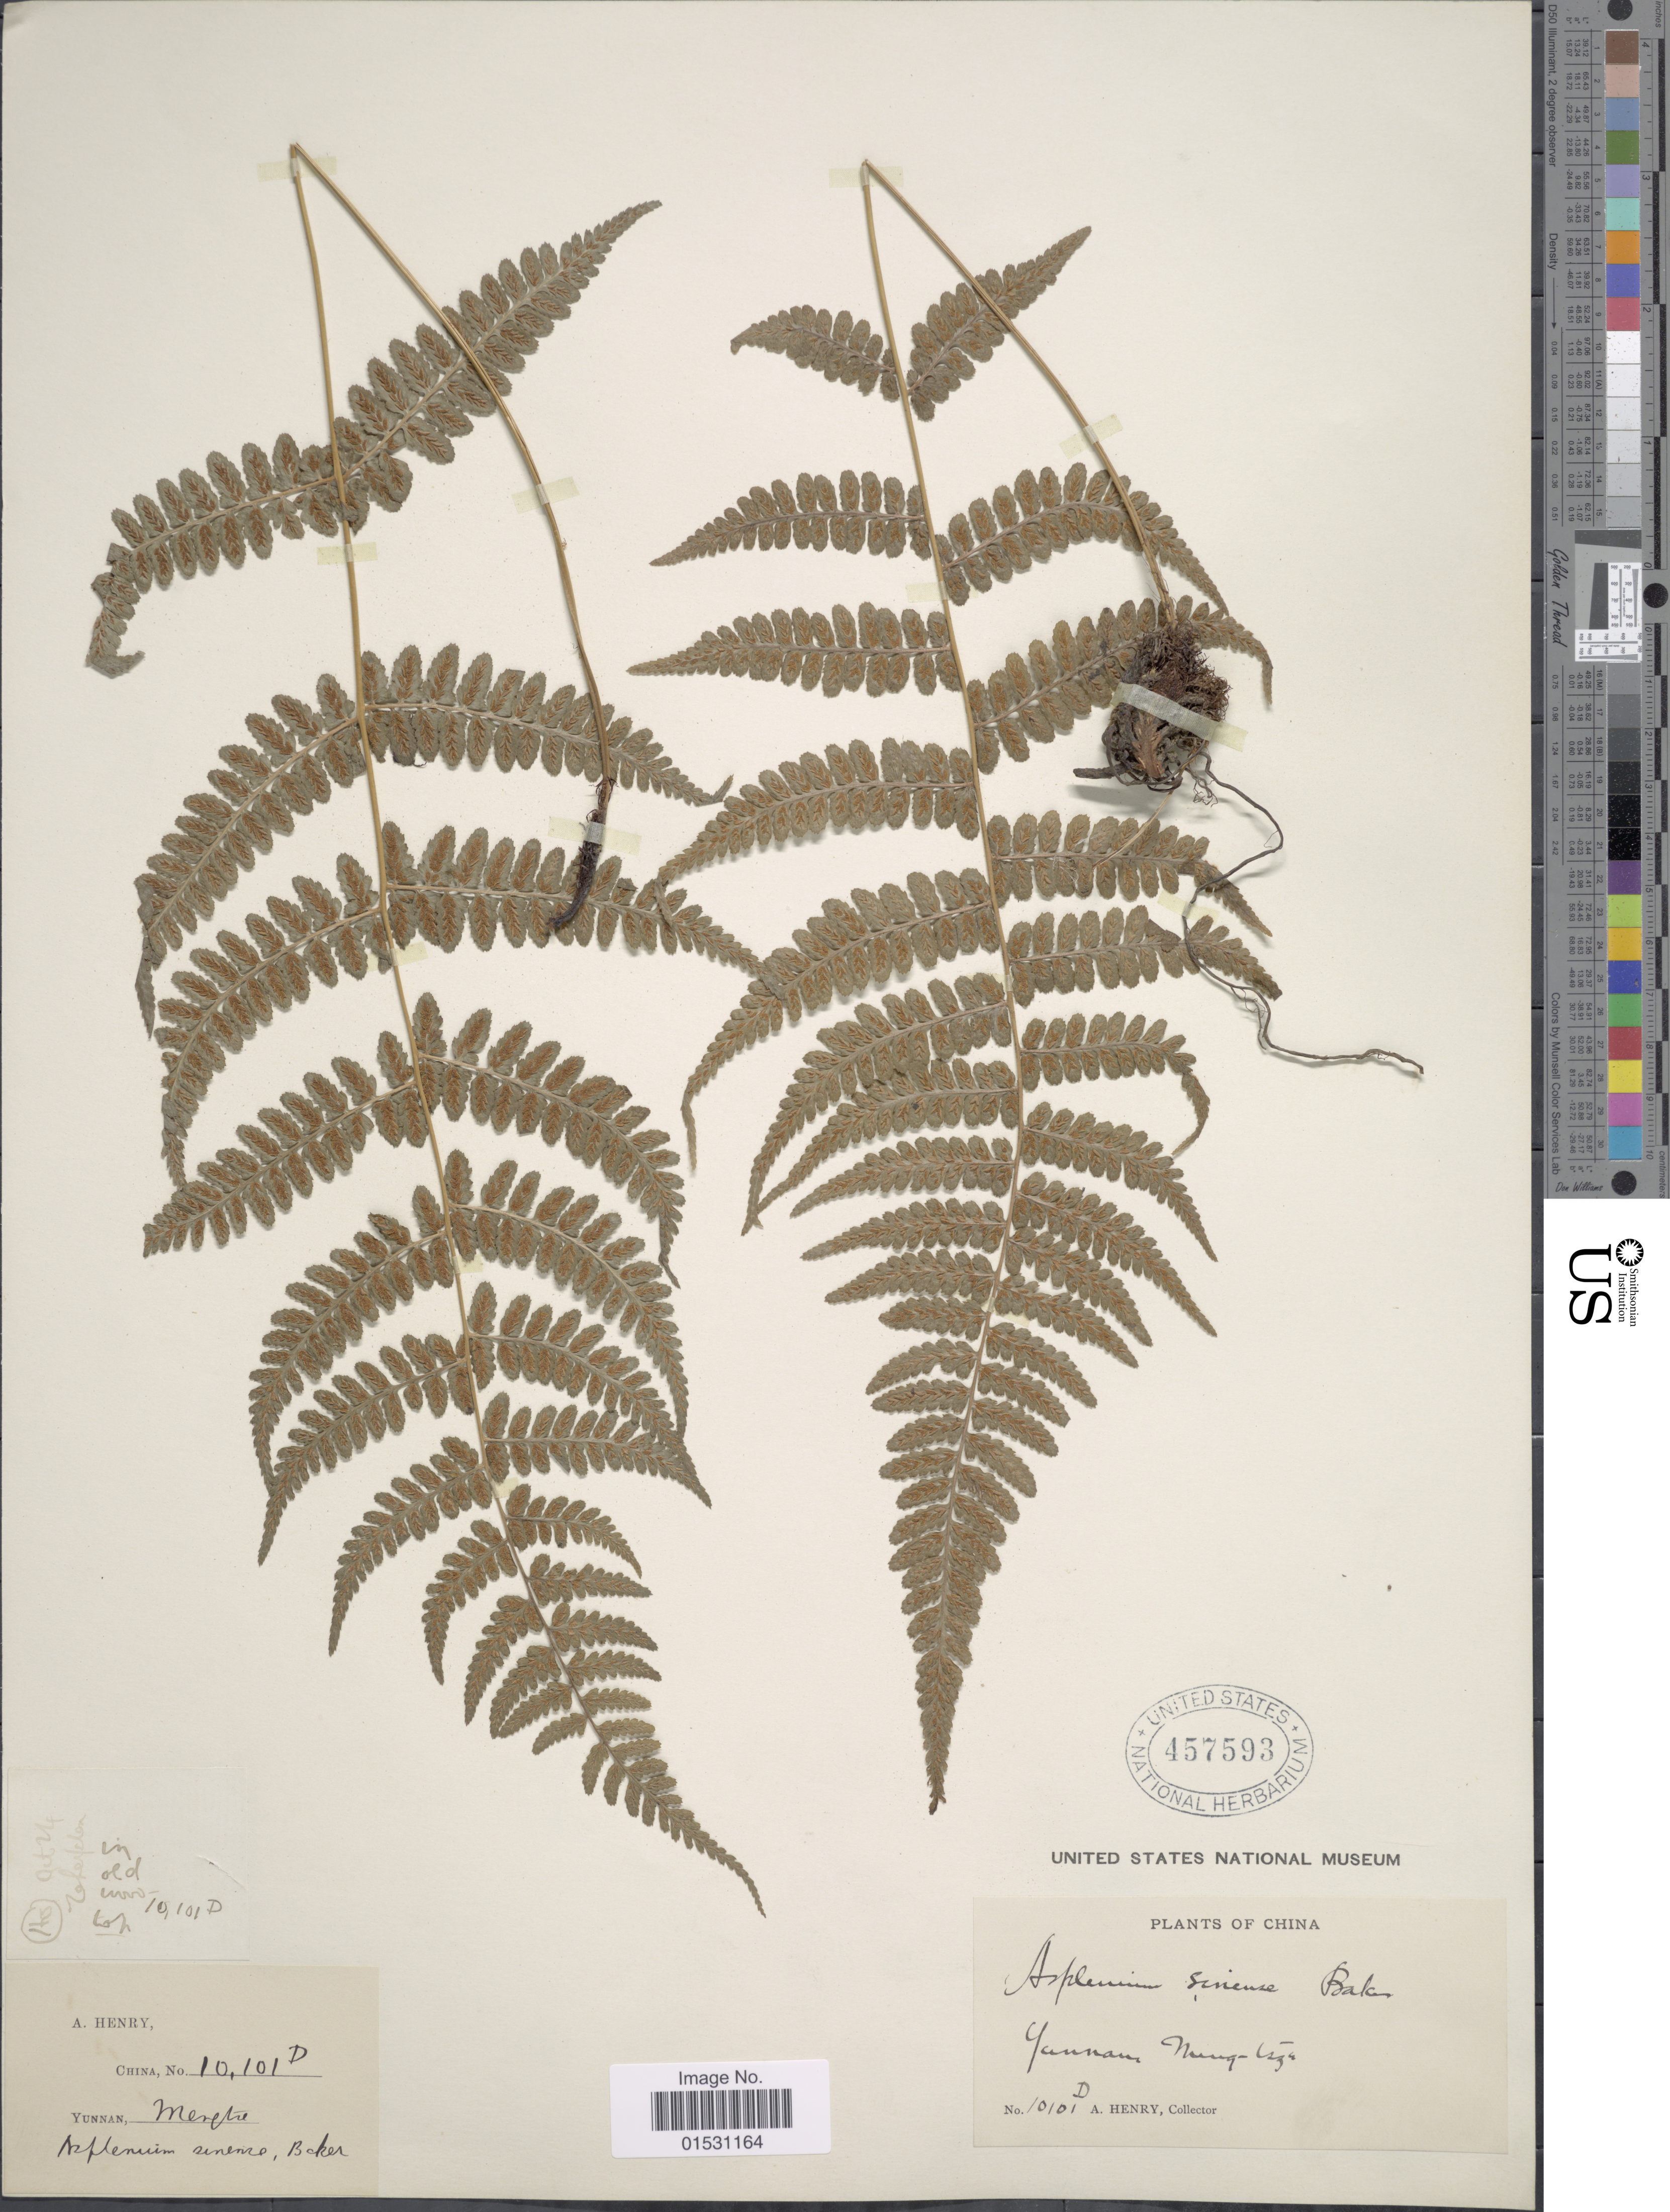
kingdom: Plantae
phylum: Tracheophyta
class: Polypodiopsida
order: Polypodiales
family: Athyriaceae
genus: Athyrium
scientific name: Athyrium sinense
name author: Rupr.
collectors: A. Henry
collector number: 10101 D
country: China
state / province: Yunnan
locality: Mengtze.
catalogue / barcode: US 457593